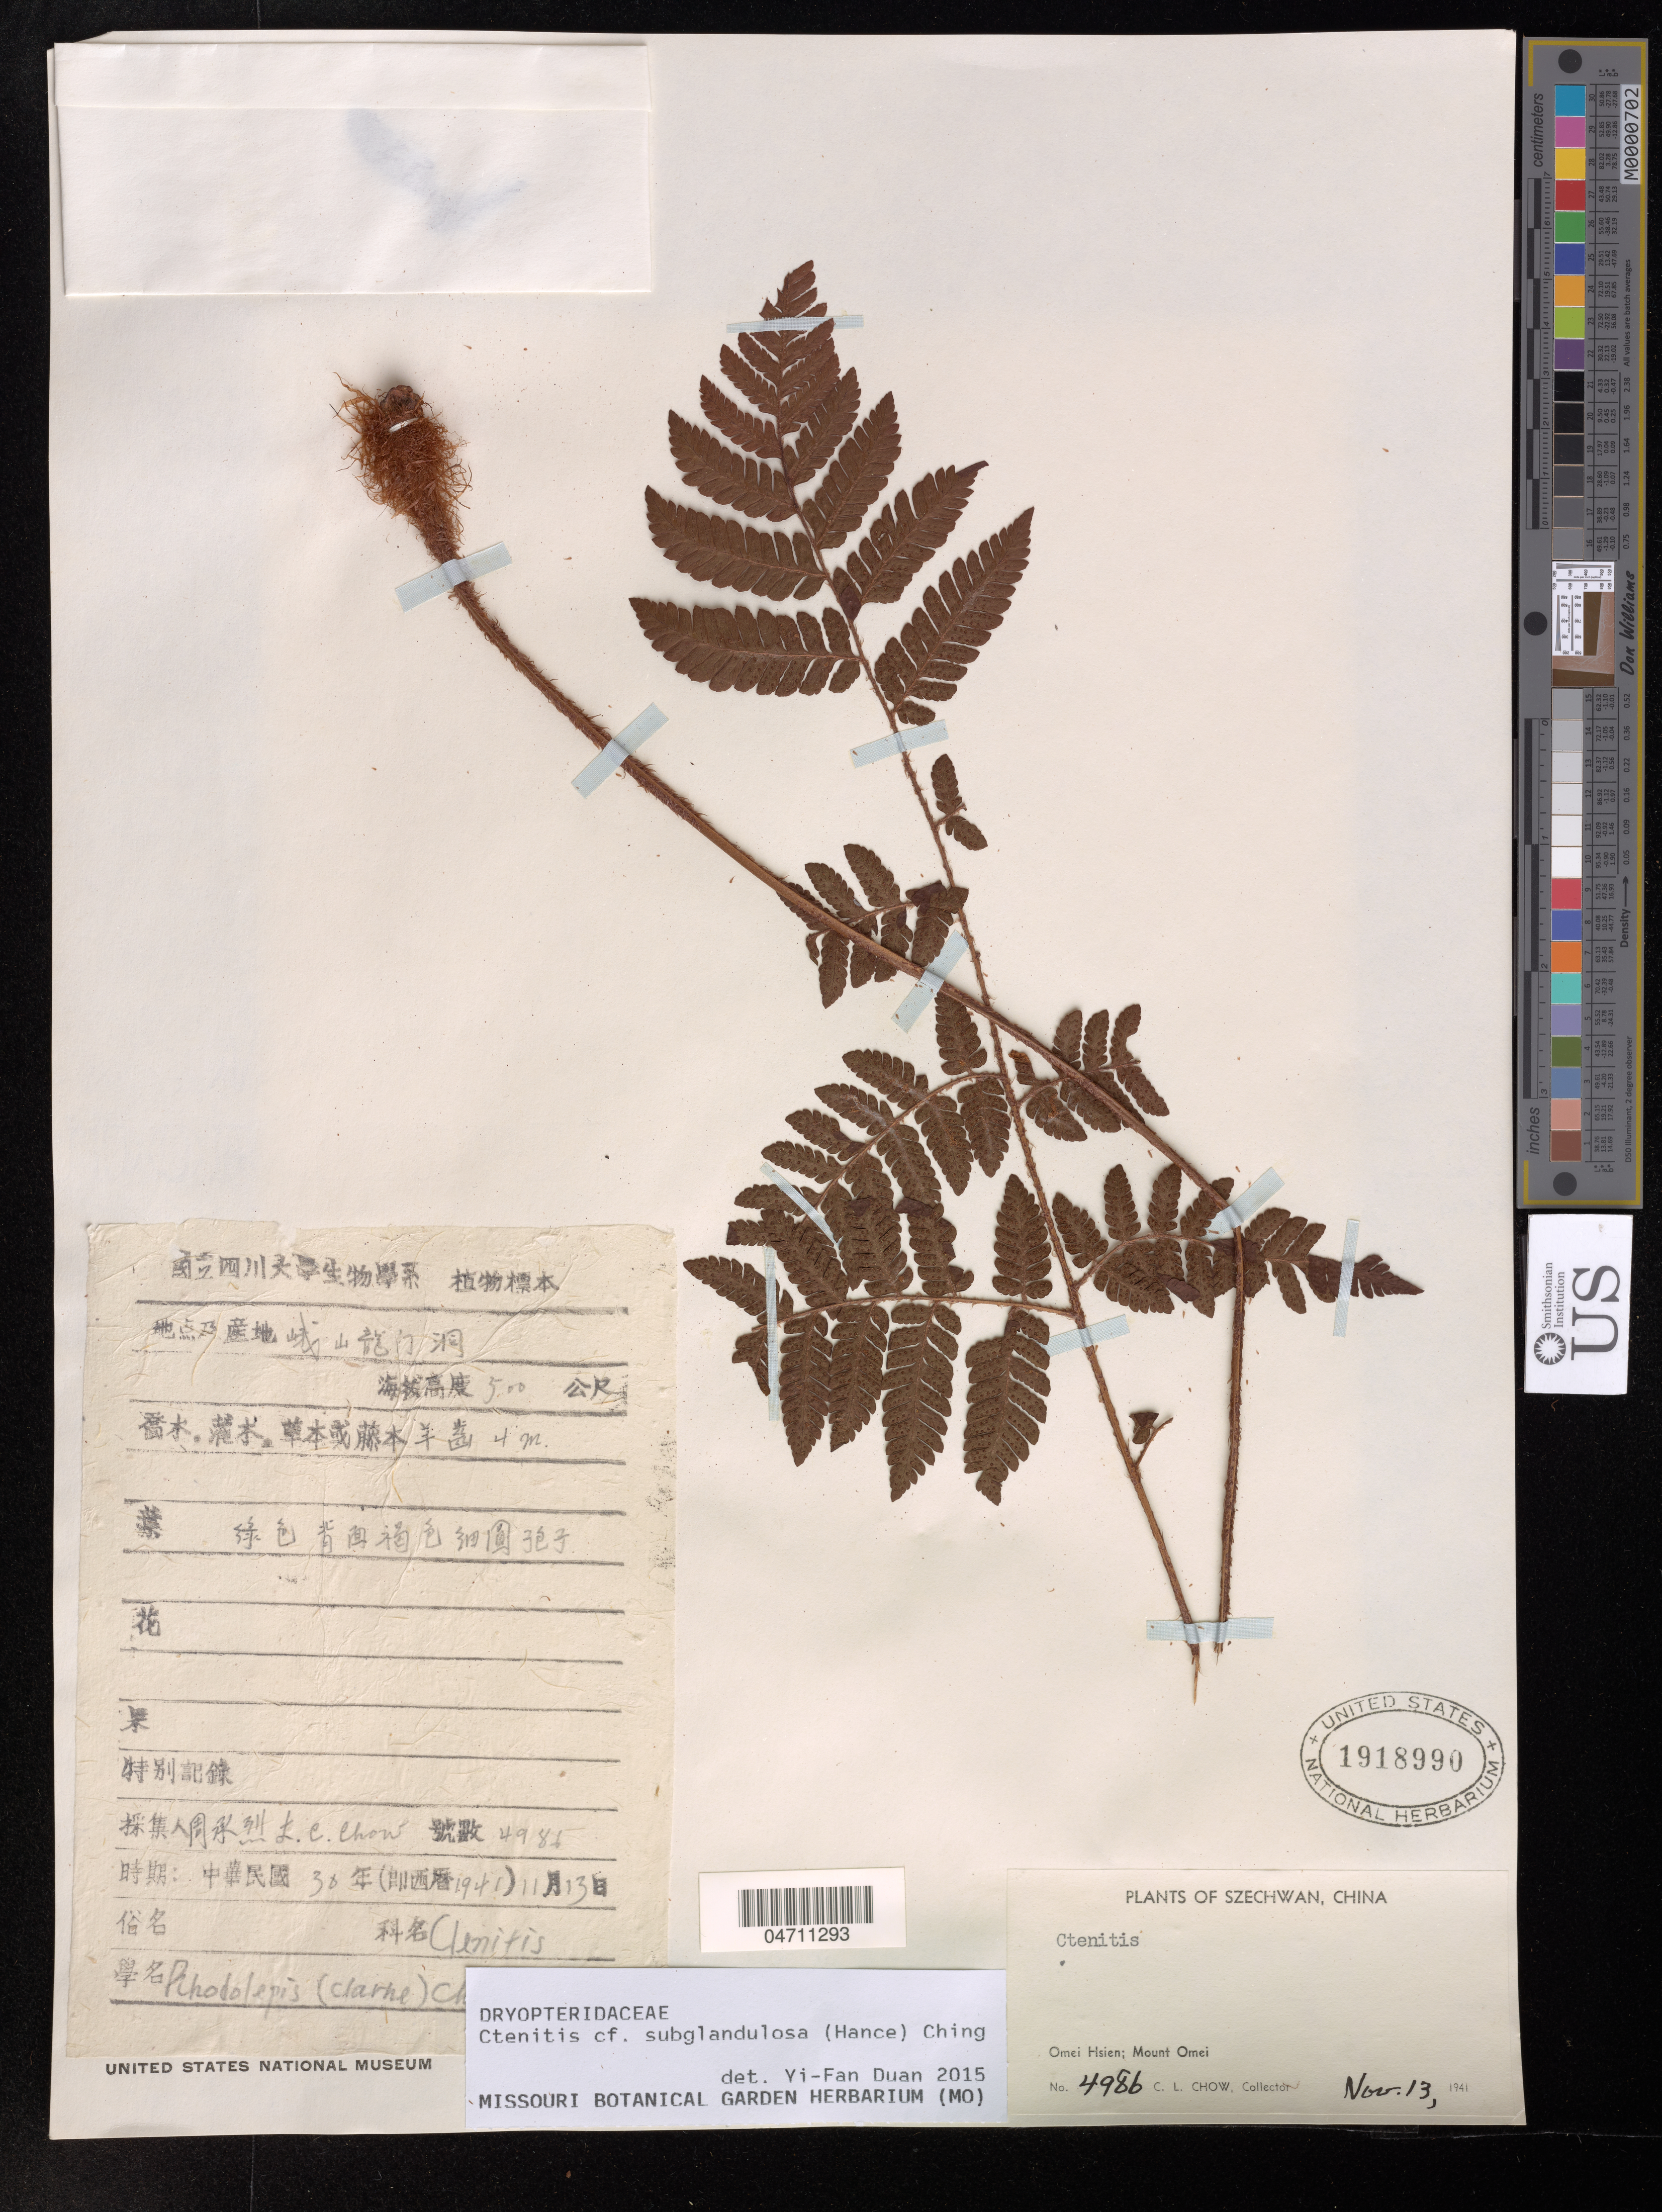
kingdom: Plantae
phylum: Tracheophyta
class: Polypodiopsida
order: Polypodiales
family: Dryopteridaceae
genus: Ctenitis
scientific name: Ctenitis subglandulosa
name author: (Hance) Ching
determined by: Duan, Yi F.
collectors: C. Chow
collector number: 4986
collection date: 1941-11-13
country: China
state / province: Sichuan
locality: Szechwan. Omei Hsien: Mount Omei.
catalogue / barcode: US 1918990